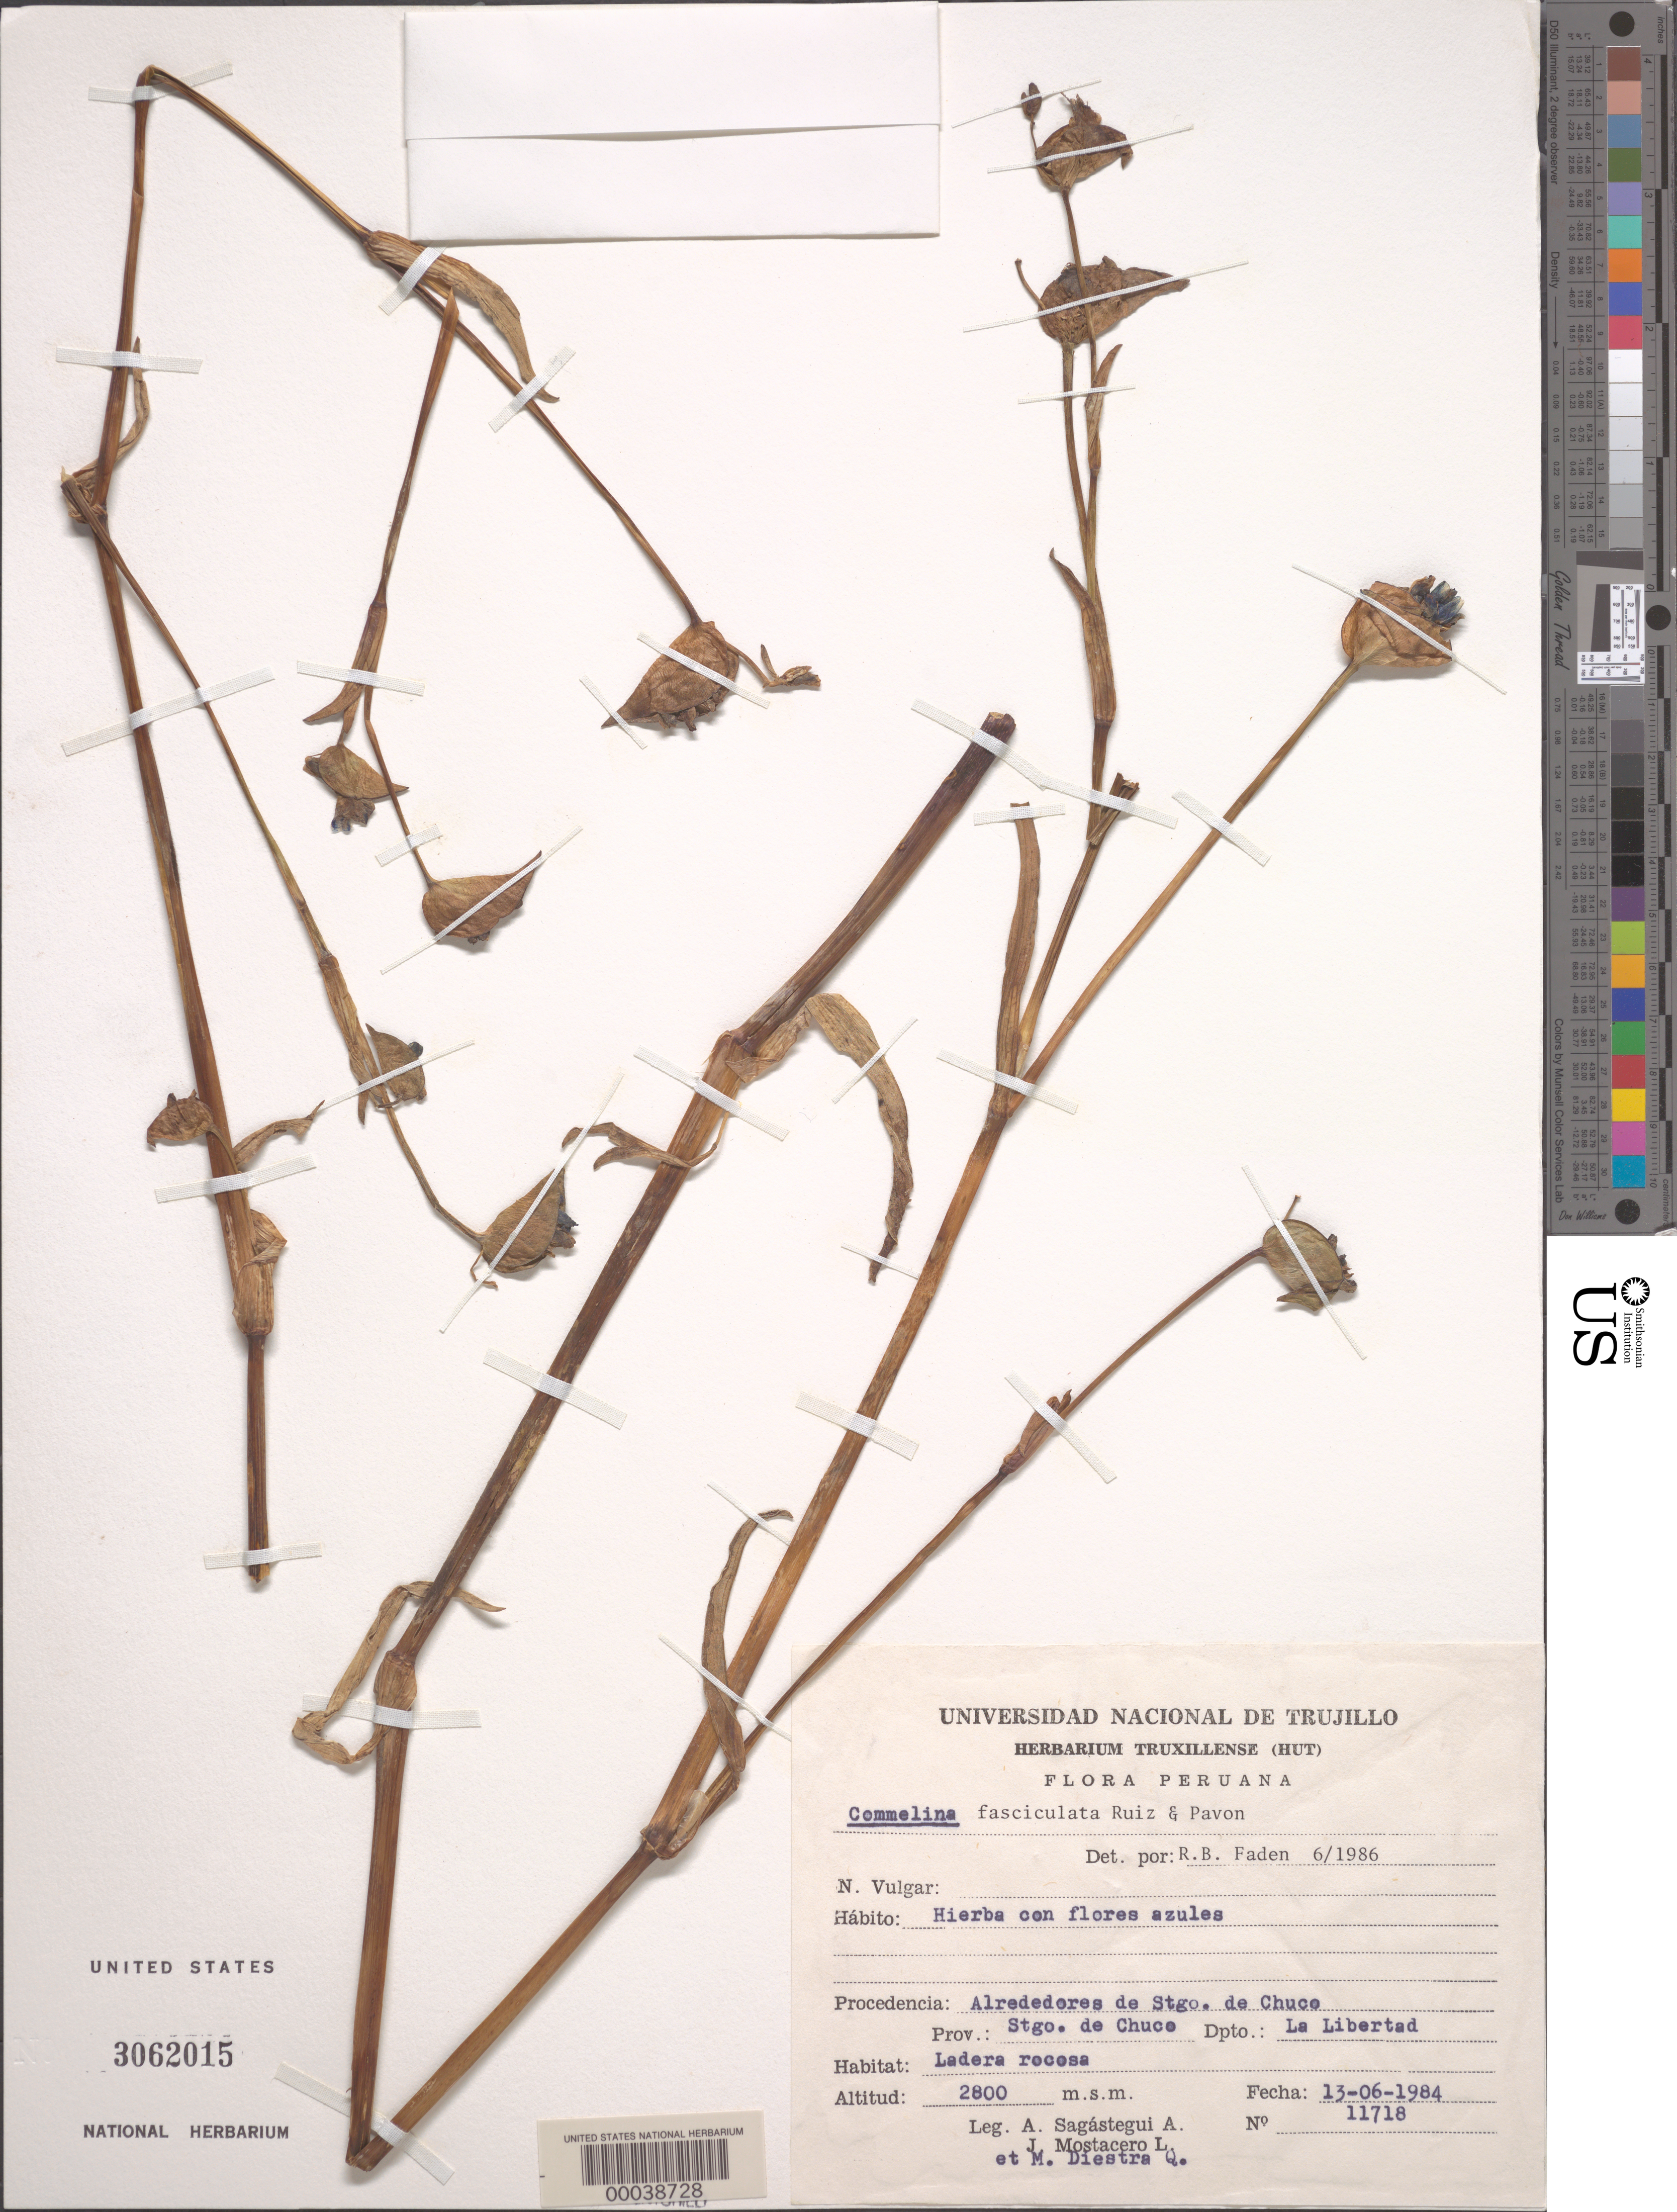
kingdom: Plantae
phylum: Tracheophyta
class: Liliopsida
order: Commelinales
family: Commelinaceae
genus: Commelina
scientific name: Commelina fasciculata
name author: Ruiz & Pav.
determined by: Faden, Robert B., (US), Smithsonian Institution - National Museum of Natural History (UNITED STATES)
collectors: A. Sagástegui A.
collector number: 11718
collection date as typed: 13 Jun 1984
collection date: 1984-06-13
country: Peru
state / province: La Libertad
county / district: Santiago de Chuco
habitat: Ladera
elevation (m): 2800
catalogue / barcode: US 3062015